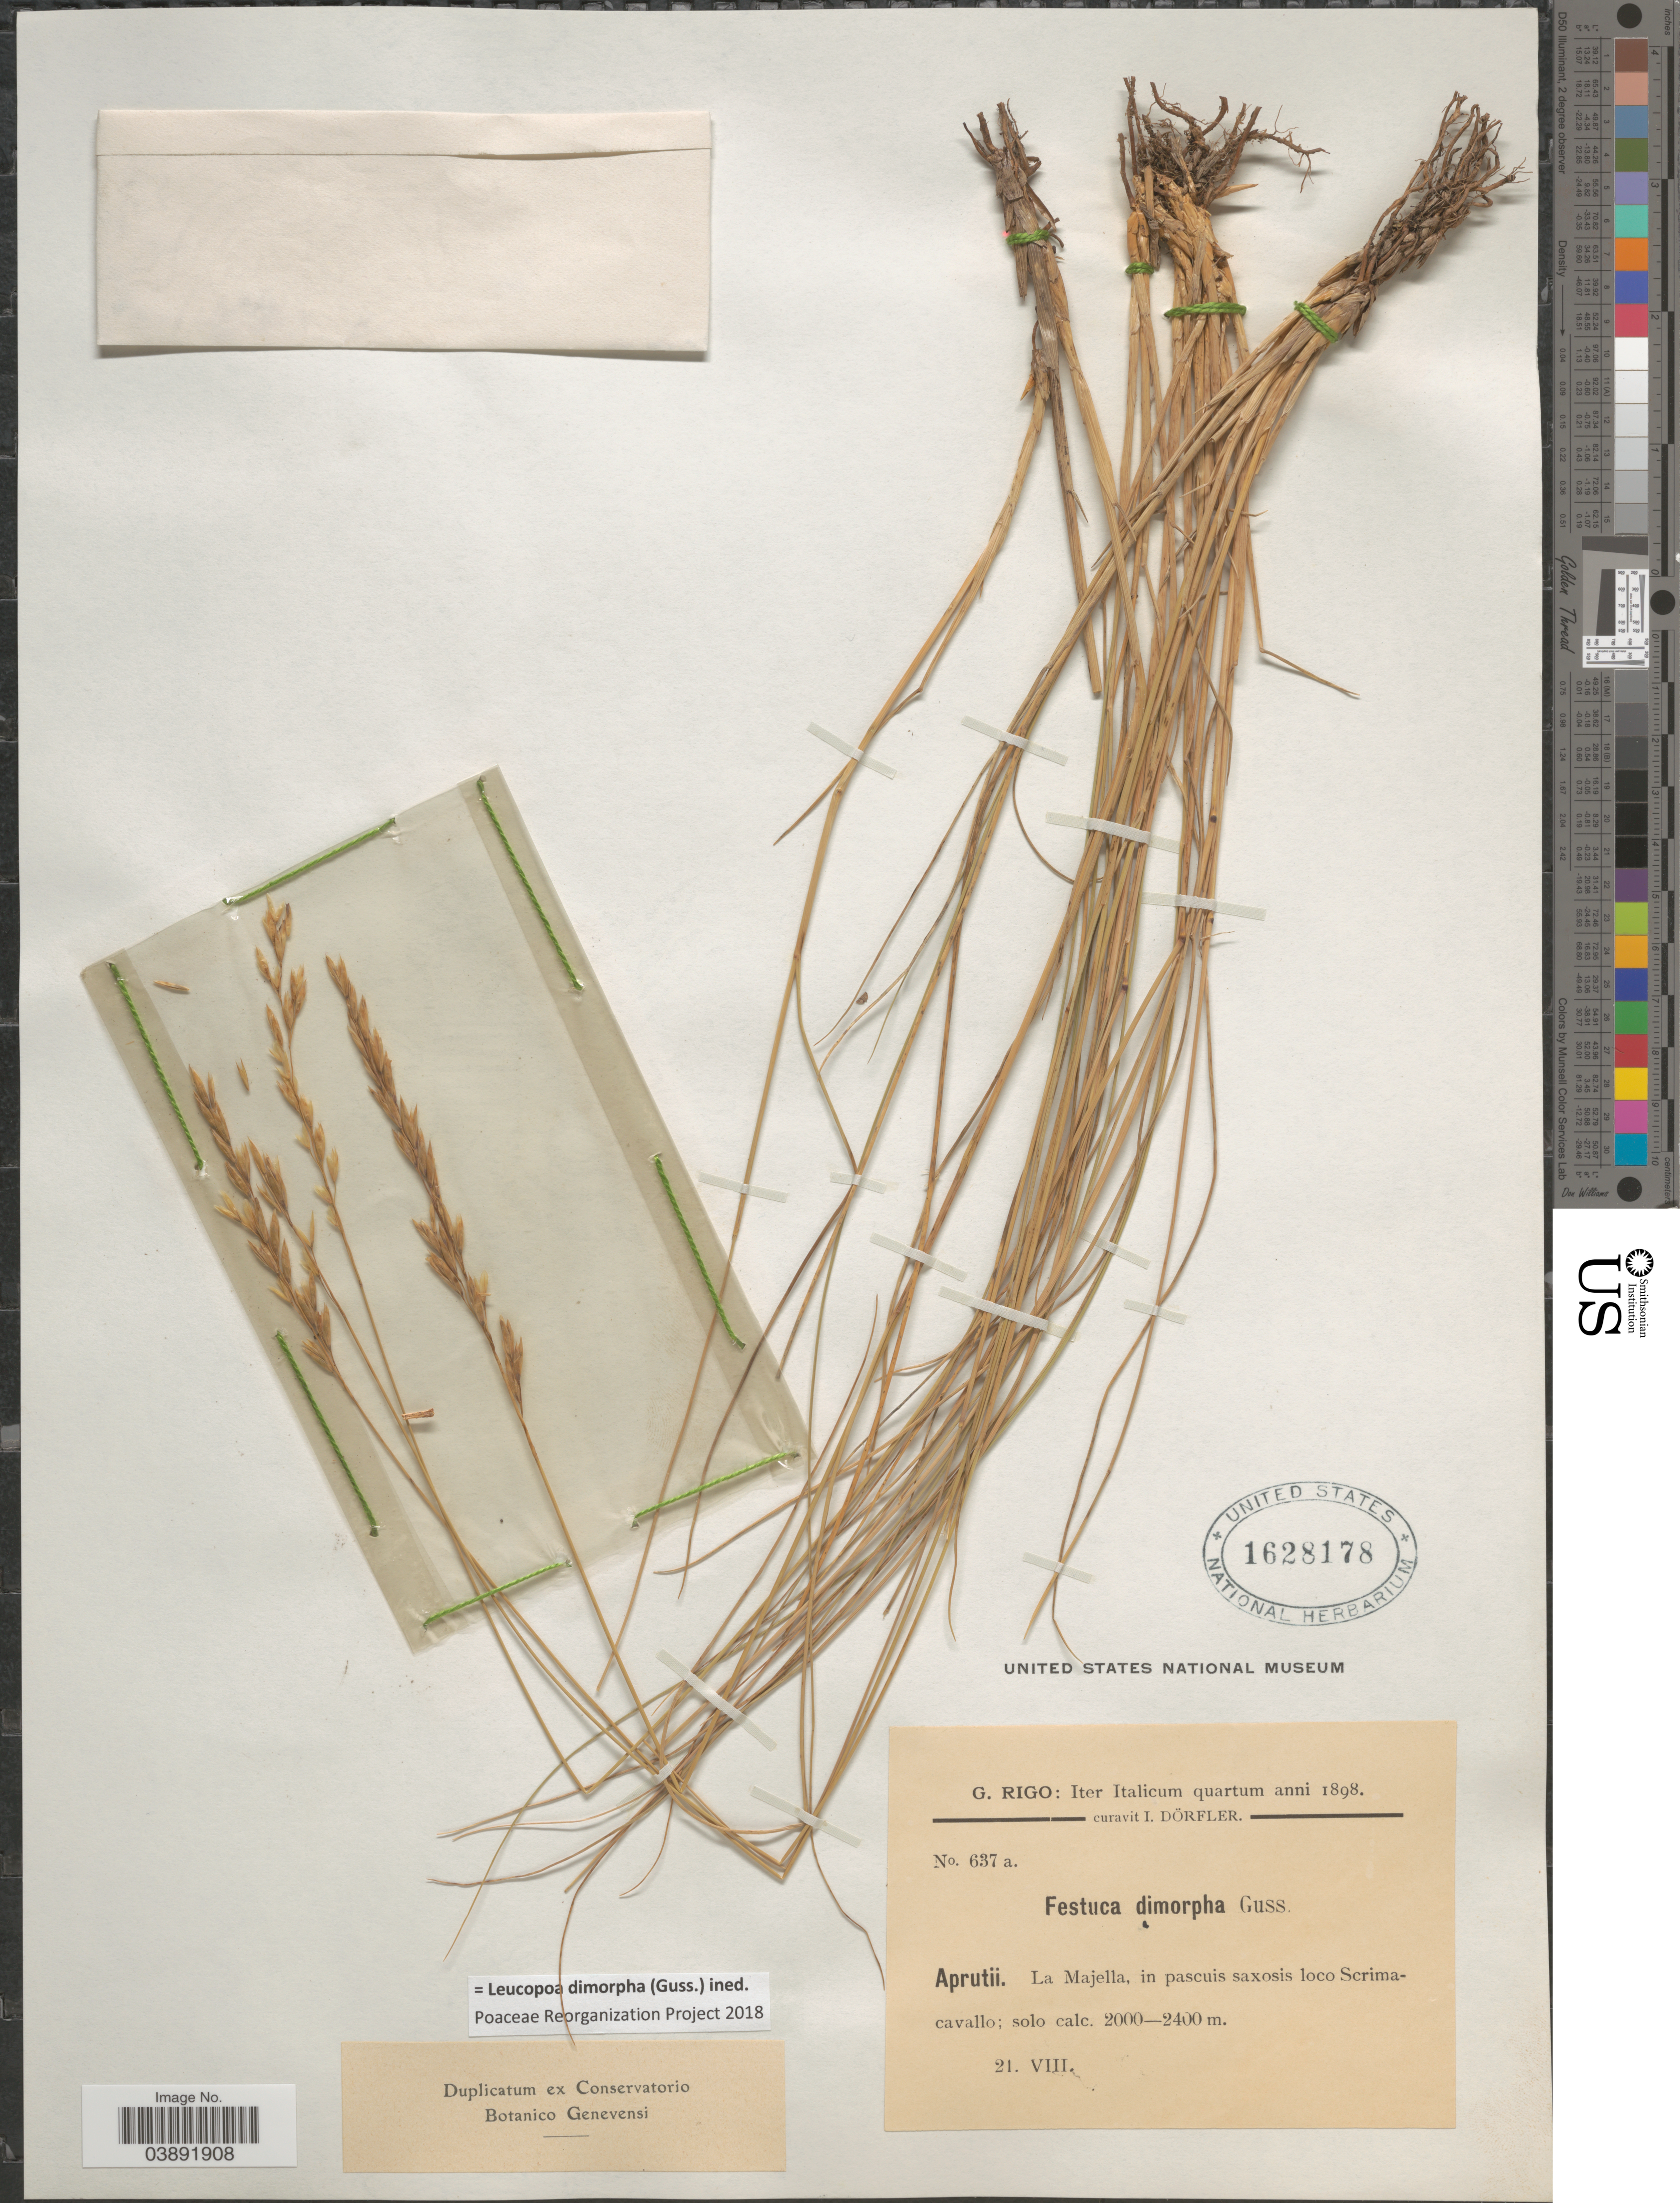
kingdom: Plantae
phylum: Tracheophyta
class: Liliopsida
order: Poales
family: Poaceae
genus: Leucopoa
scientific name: Leucopoa dimorpha ined.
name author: (Gussone)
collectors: G. Rigo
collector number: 637a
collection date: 1898-08-21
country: Italy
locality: Aprutii. La Majella, in pascuis saxosis loco Scrimacavallo.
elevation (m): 2000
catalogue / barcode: US 1628178